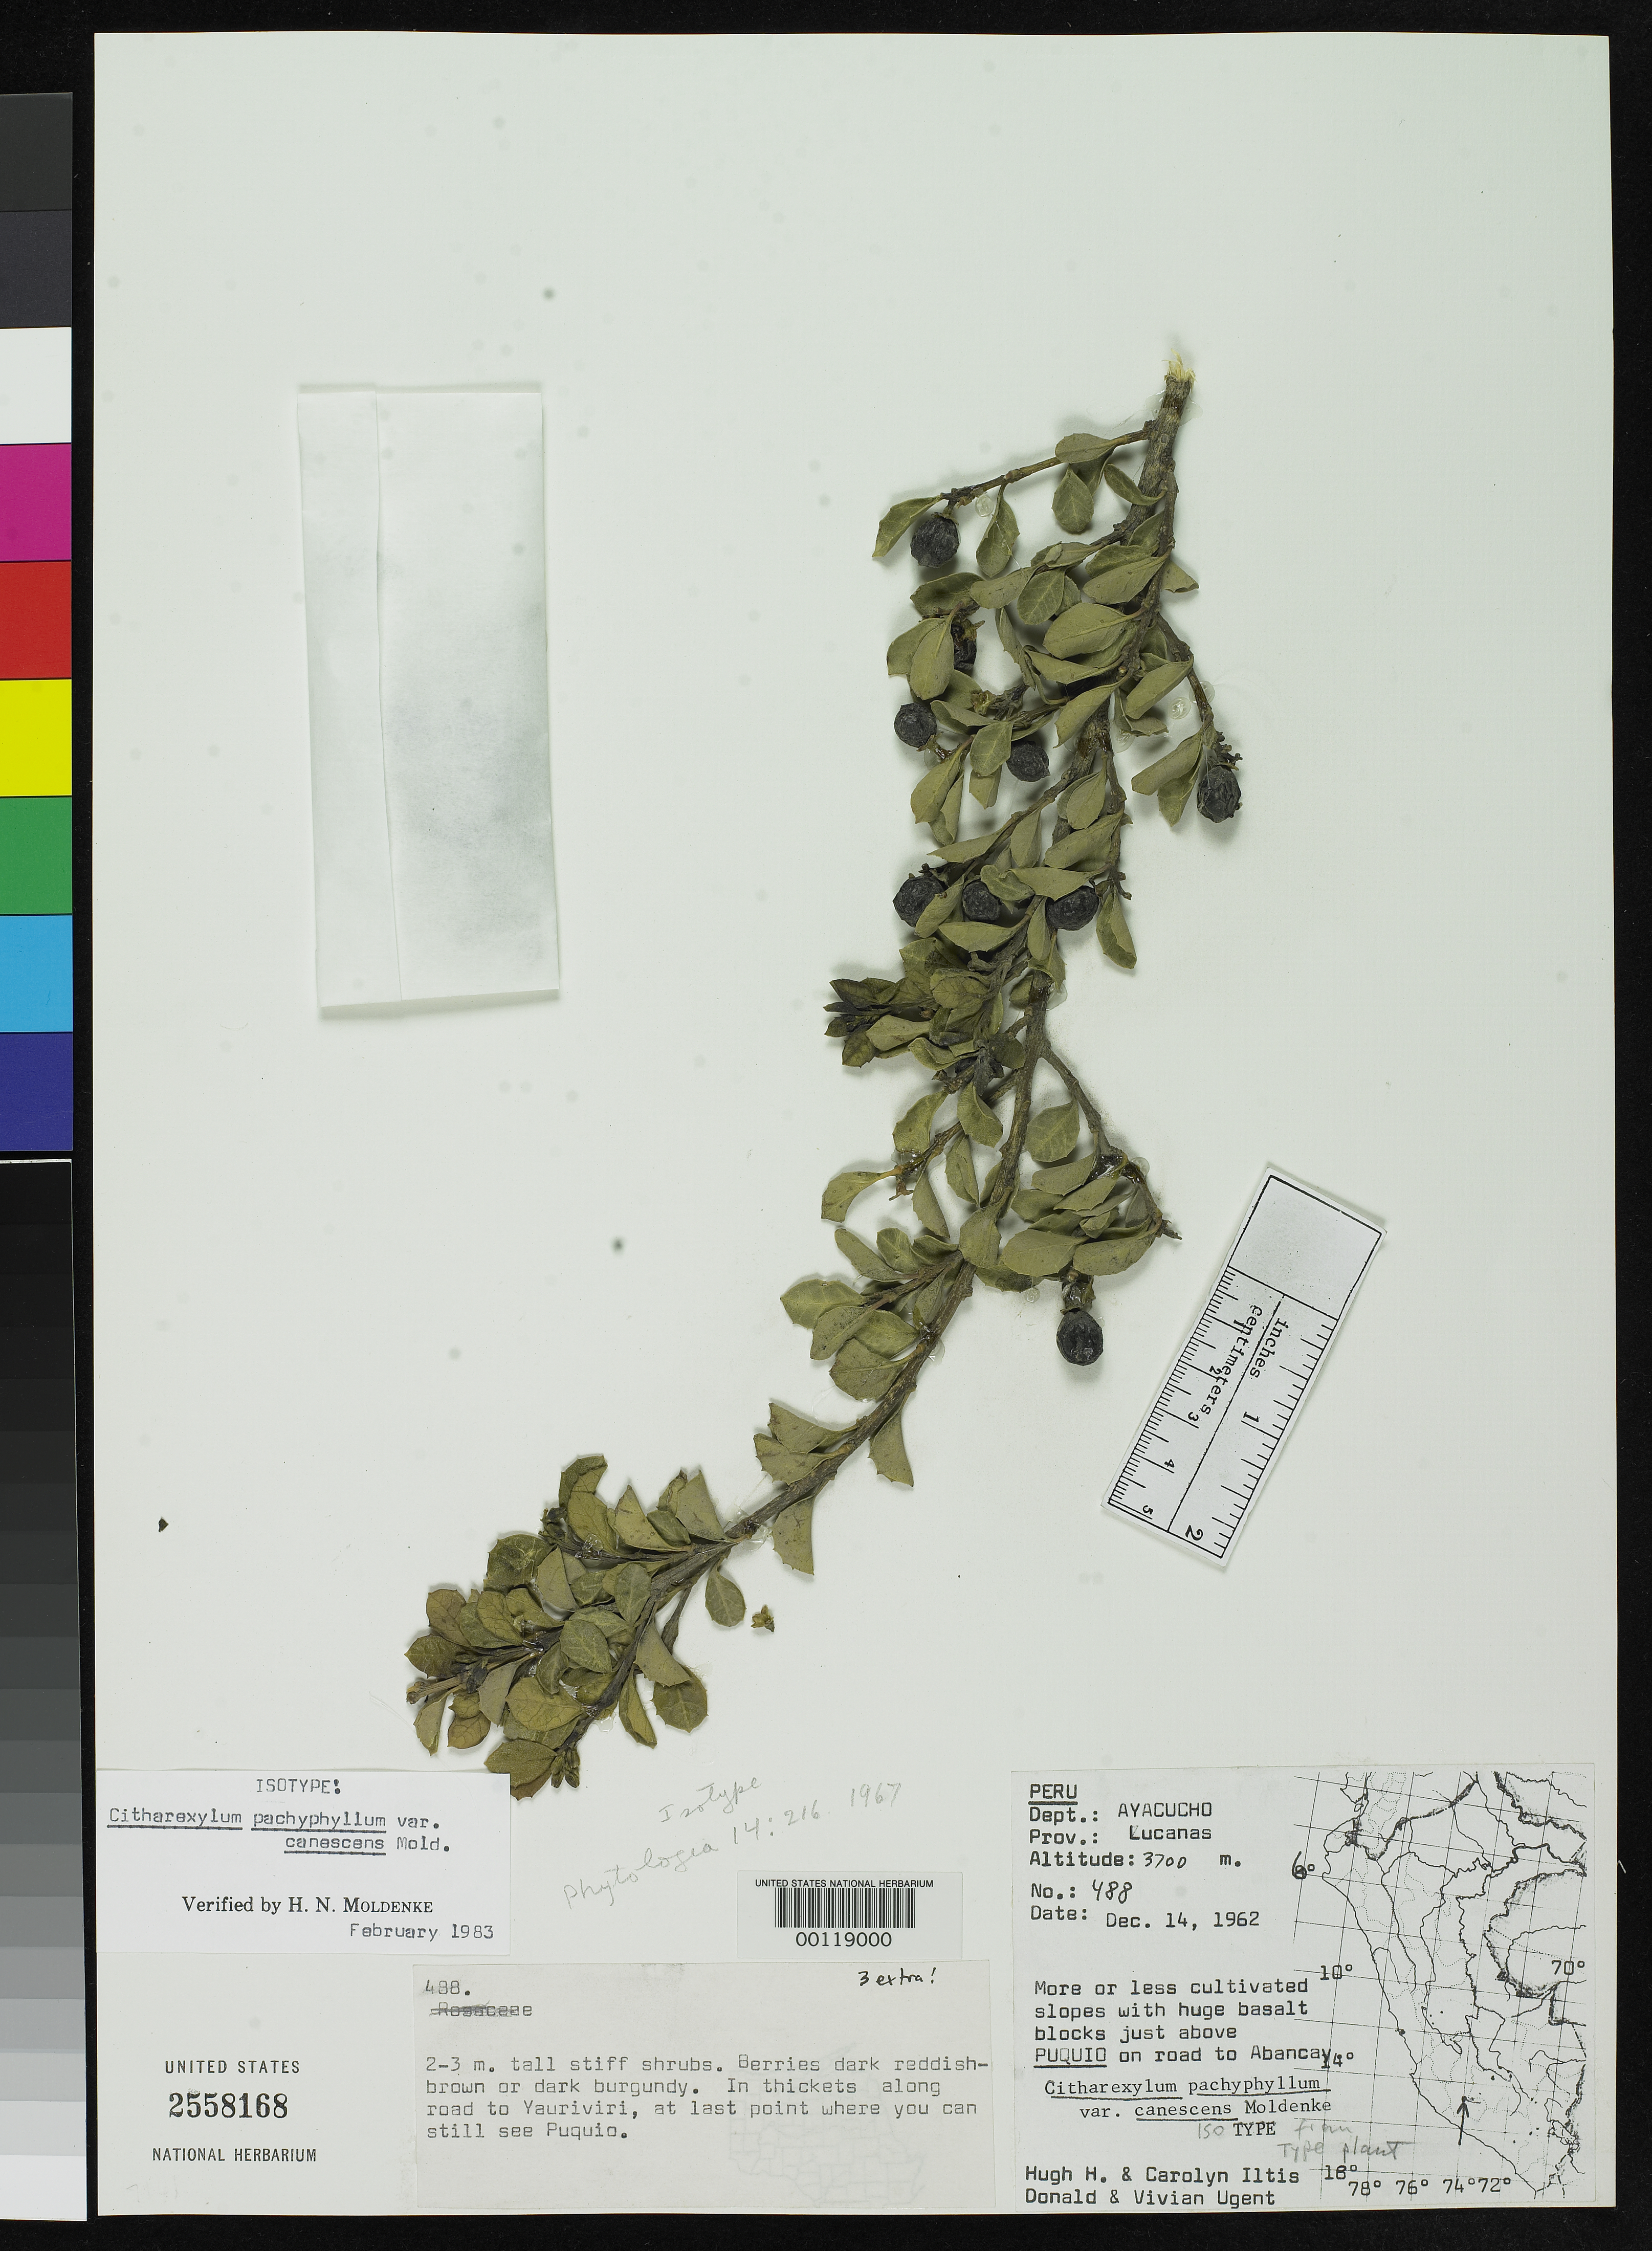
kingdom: Plantae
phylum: Tracheophyta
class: Magnoliopsida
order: Lamiales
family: Verbenaceae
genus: Citharexylum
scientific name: Citharexylum pachyphyllum var. canescens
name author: Moldenke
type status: Isotype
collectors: H. H. Iltis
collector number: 488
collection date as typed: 14 Dec 1962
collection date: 1962-12-14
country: Peru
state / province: Ayacucho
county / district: Lucanas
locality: above Puquia [?]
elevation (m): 3700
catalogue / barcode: US 2558168